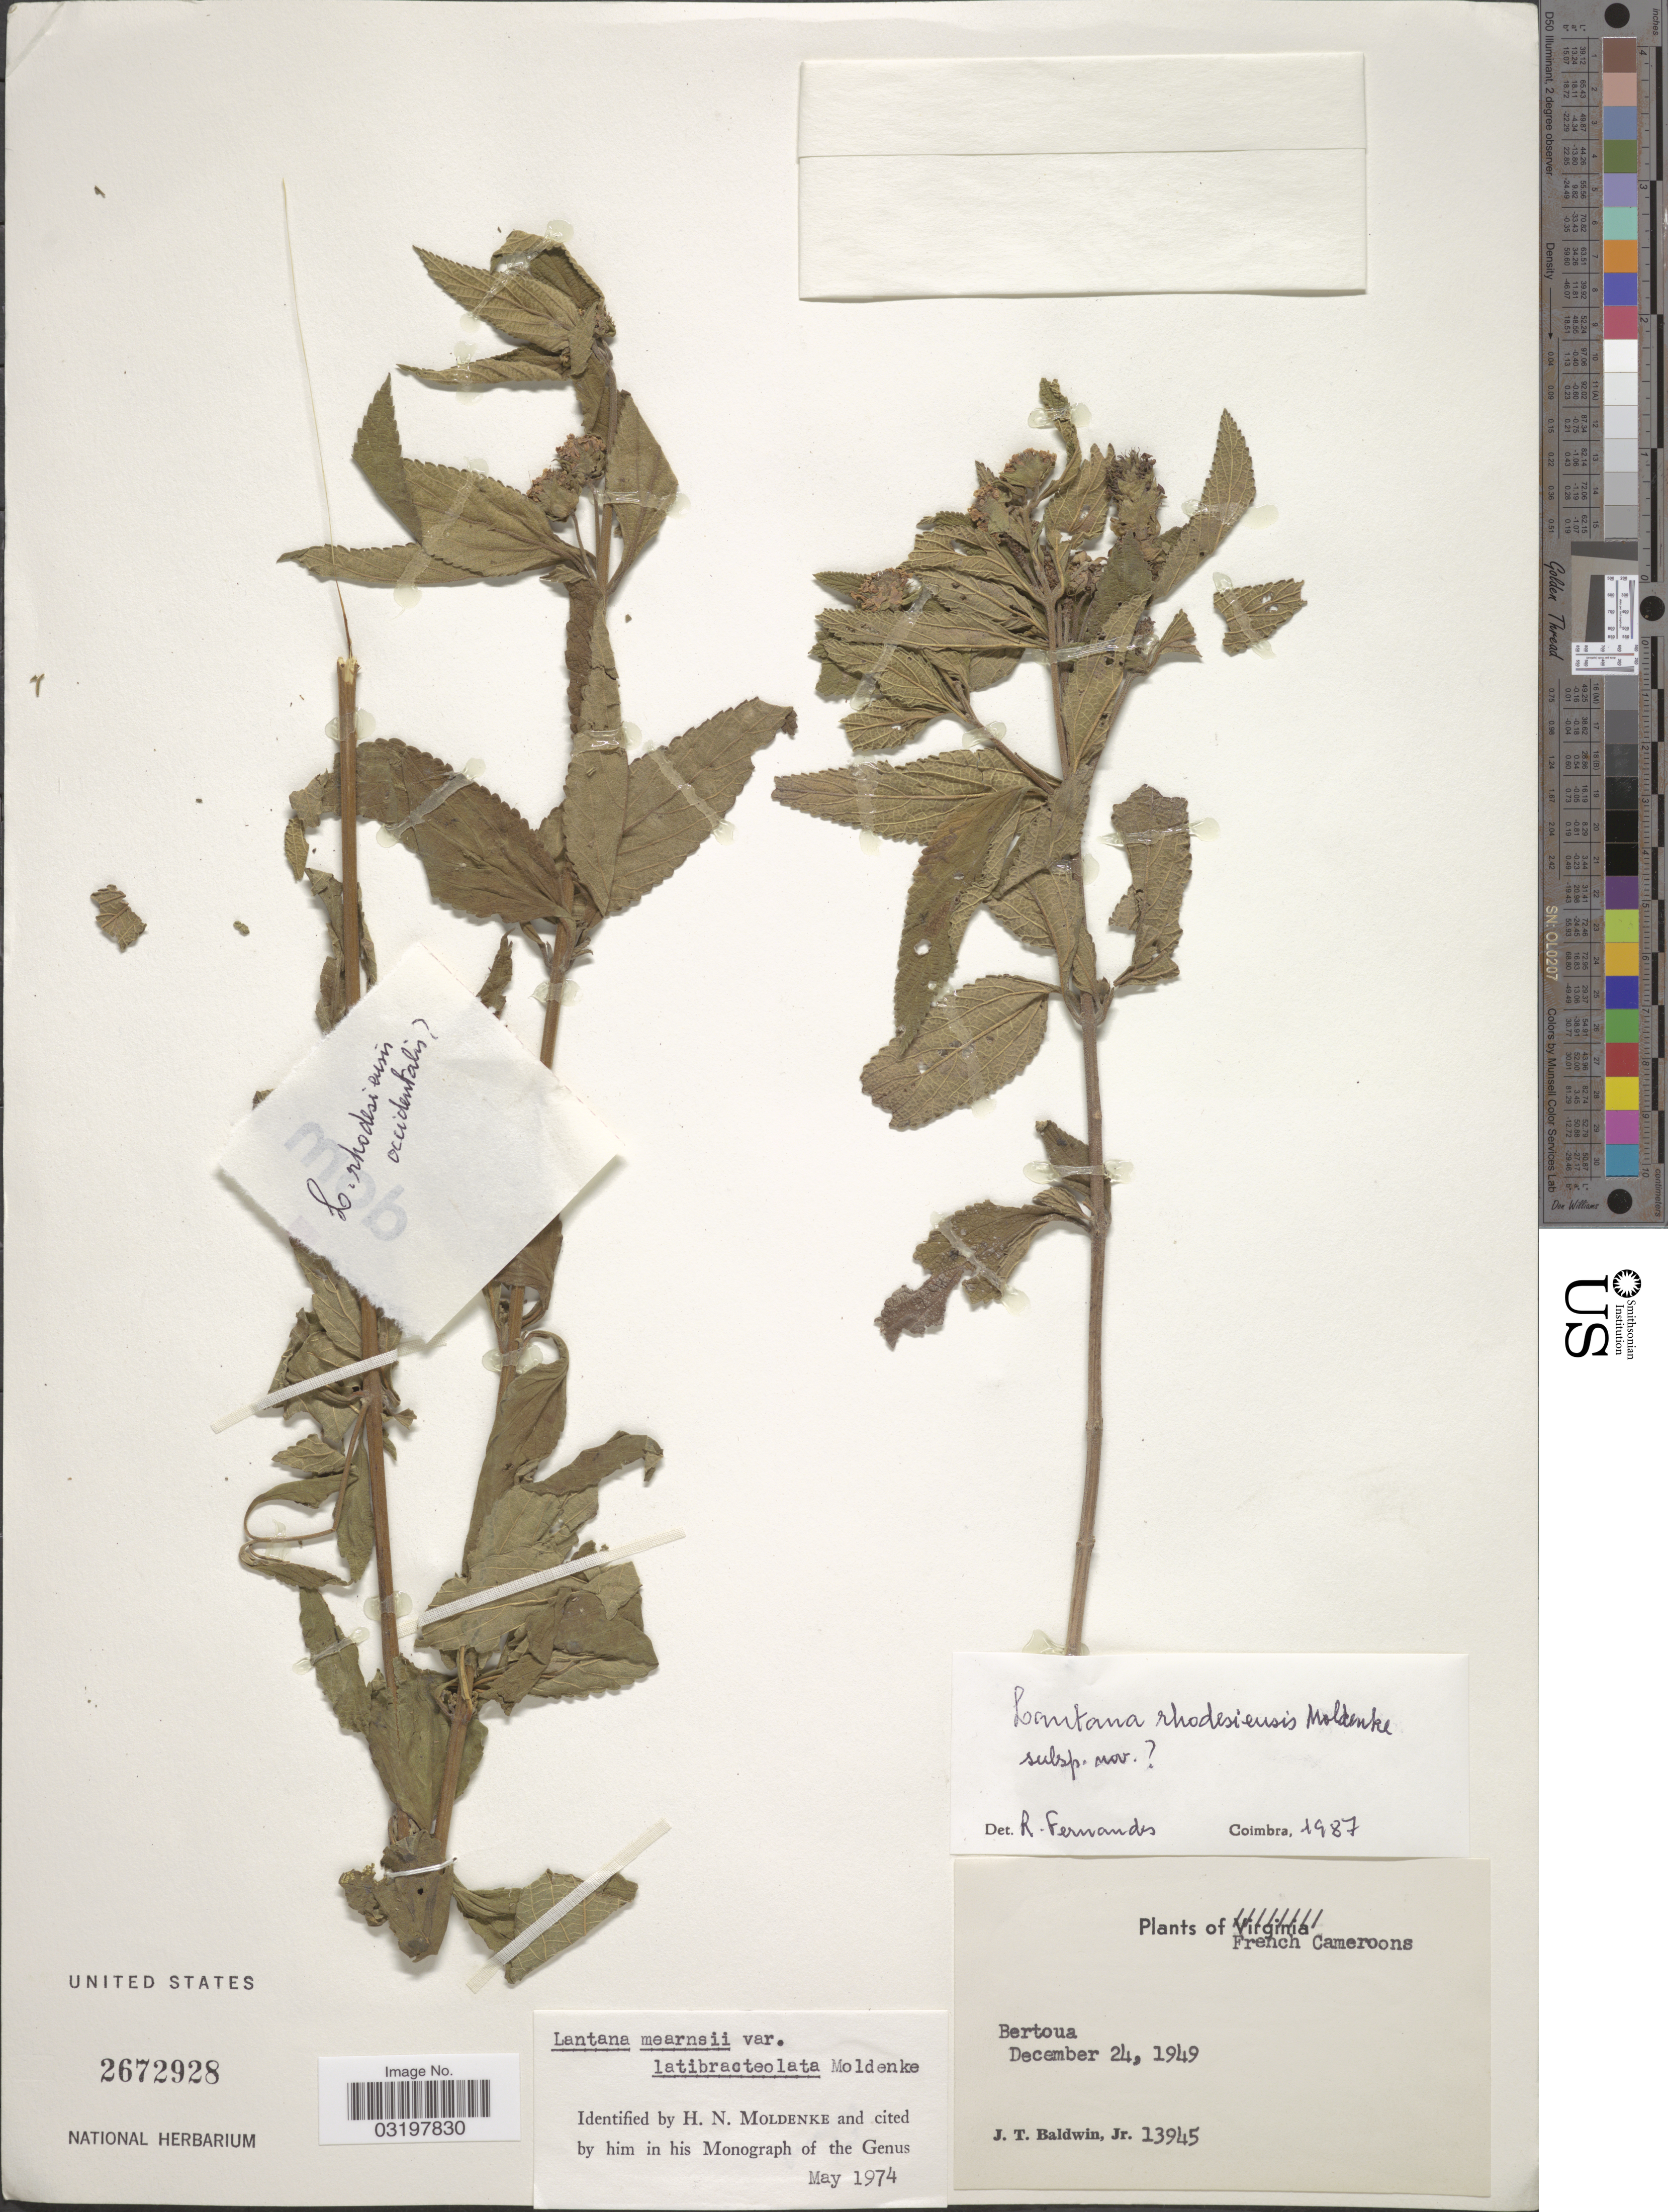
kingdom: Plantae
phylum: Tracheophyta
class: Magnoliopsida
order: Lamiales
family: Verbenaceae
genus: Lantana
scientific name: Lantana rhodesiensis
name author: Moldenke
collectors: J. T. Baldwin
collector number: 13945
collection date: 1949-12-24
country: Cameroon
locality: French Cameroons, Bertoua.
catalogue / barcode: US 2672928